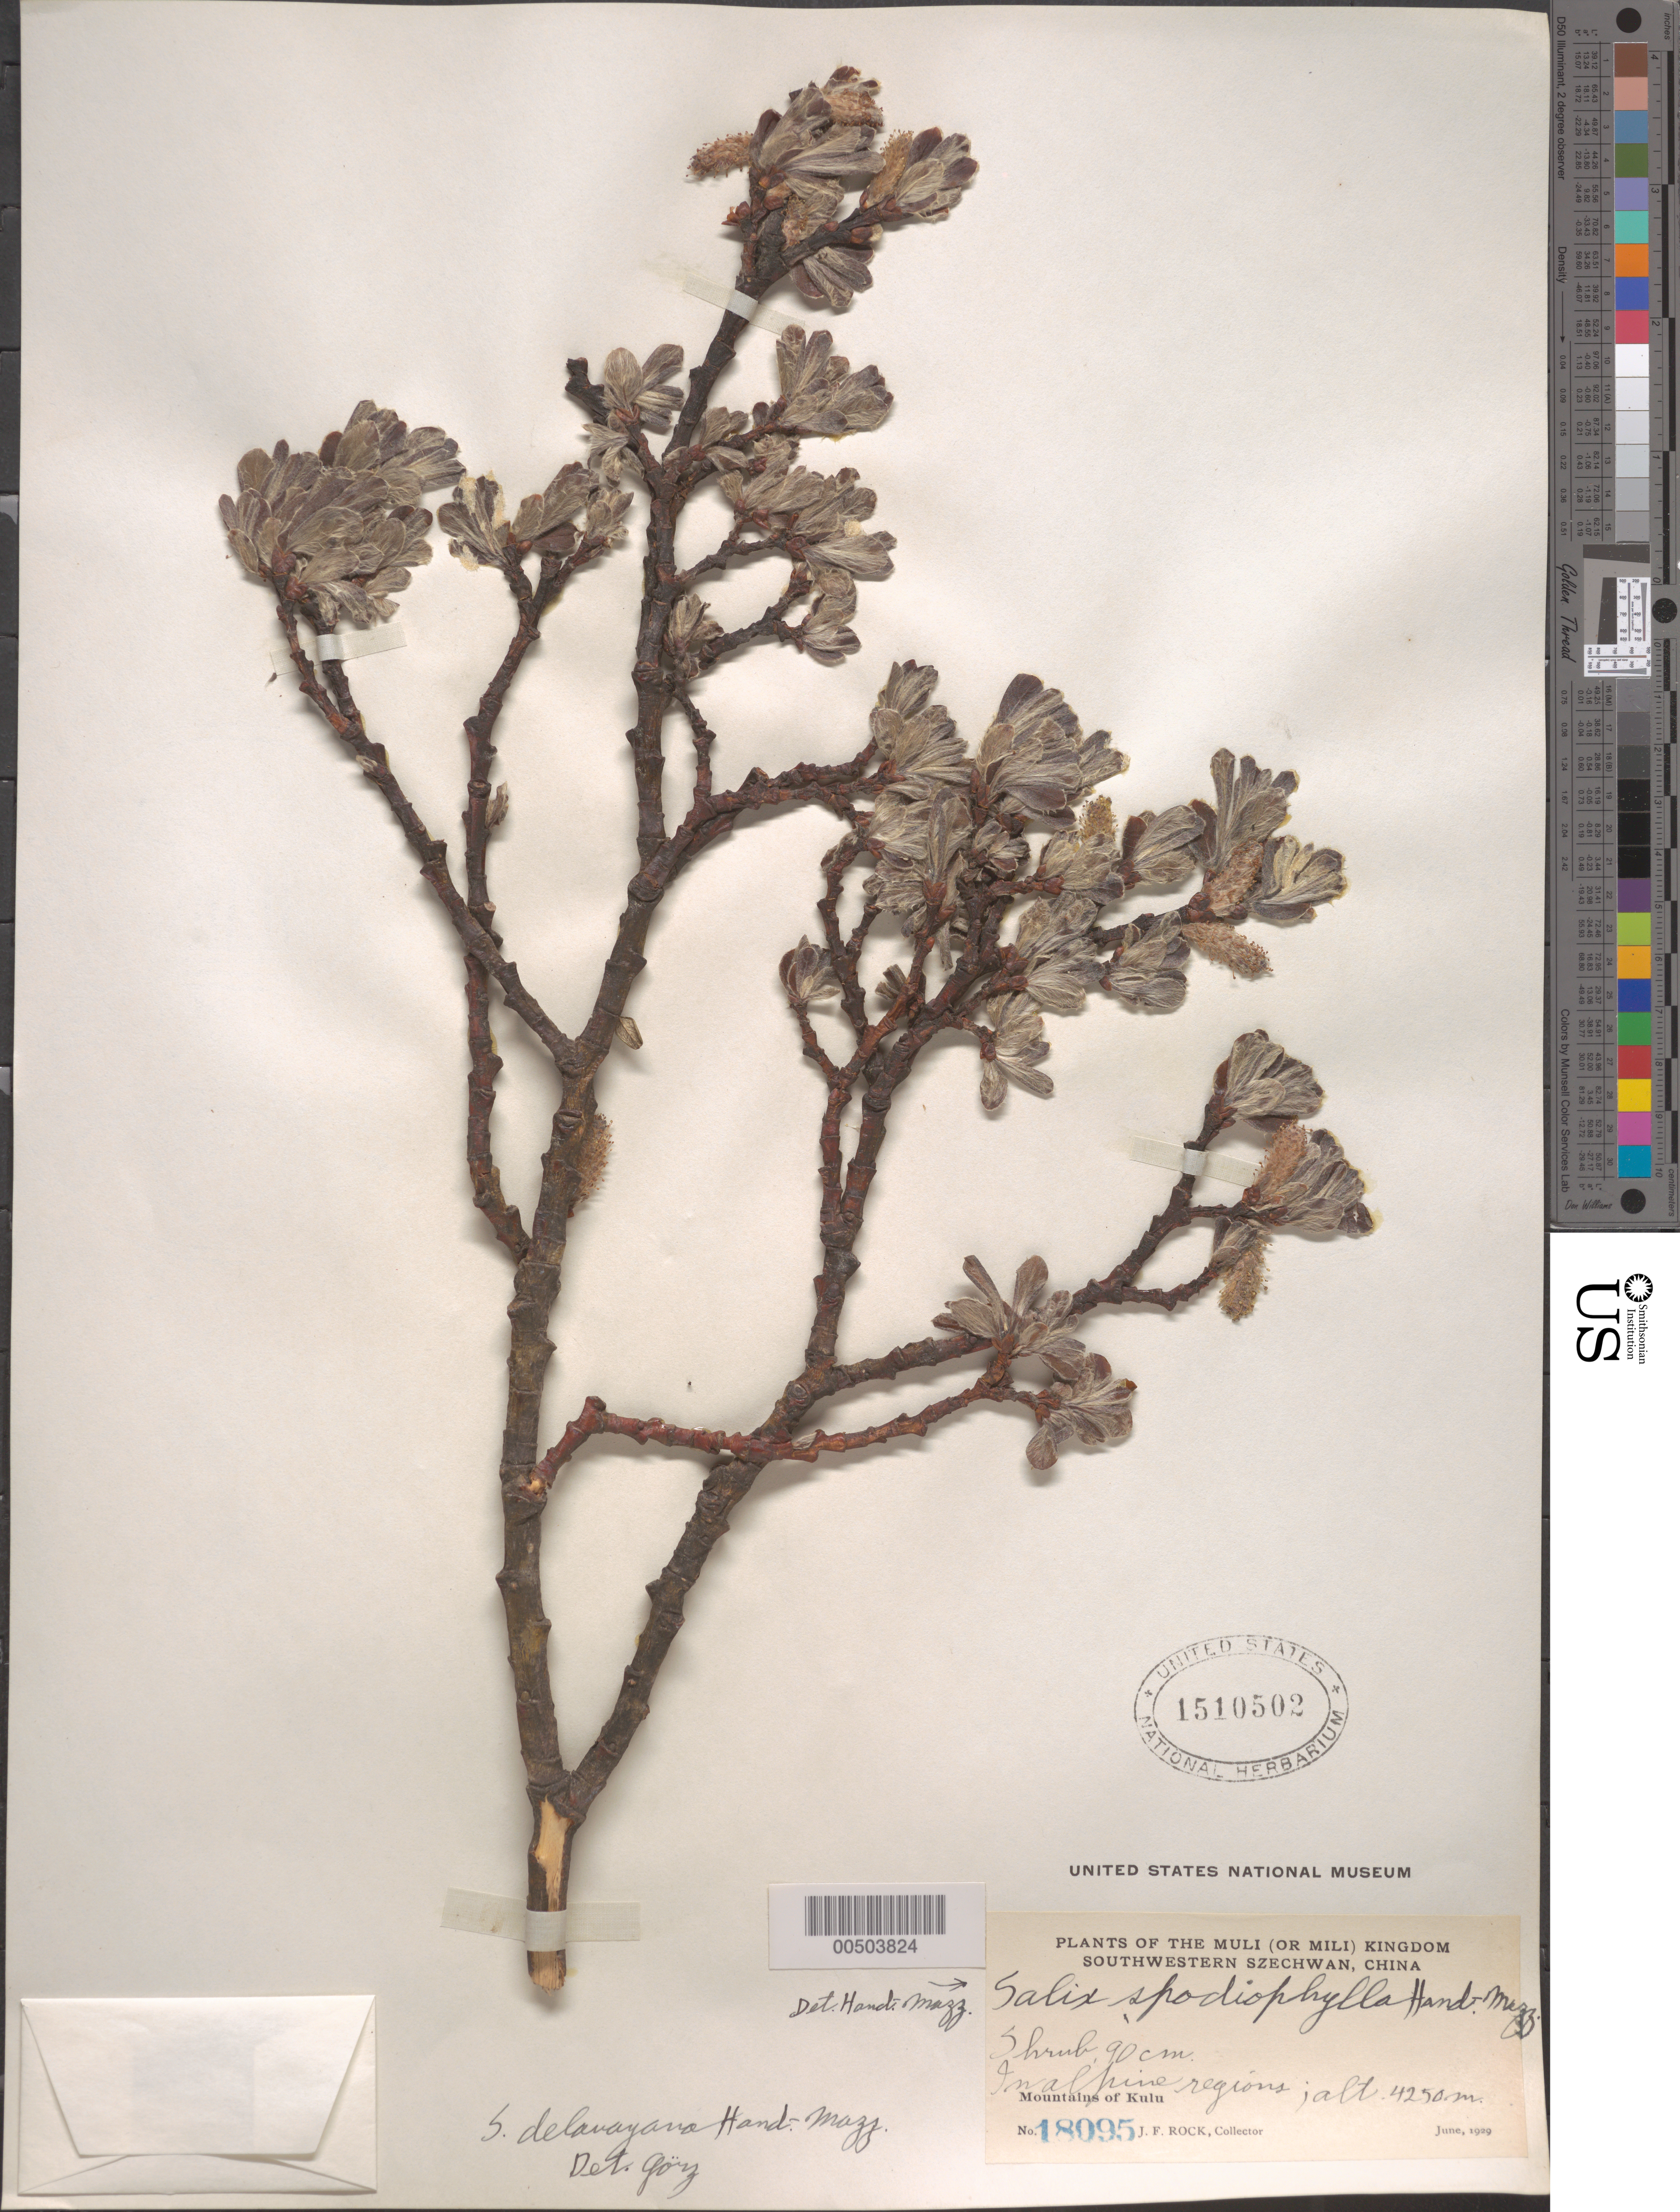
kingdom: Plantae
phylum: Tracheophyta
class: Magnoliopsida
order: Malpighiales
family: Salicaceae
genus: Salix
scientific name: Salix spodiophylla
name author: Hand.-Mazz.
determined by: Handel-Mazzetti, Heinrich R. E.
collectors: J. F. Rock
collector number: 18095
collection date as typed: Jun 1929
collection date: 1929-06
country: China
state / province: Sichuan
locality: Mountains of Kulu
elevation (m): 4250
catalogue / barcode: US 1510502